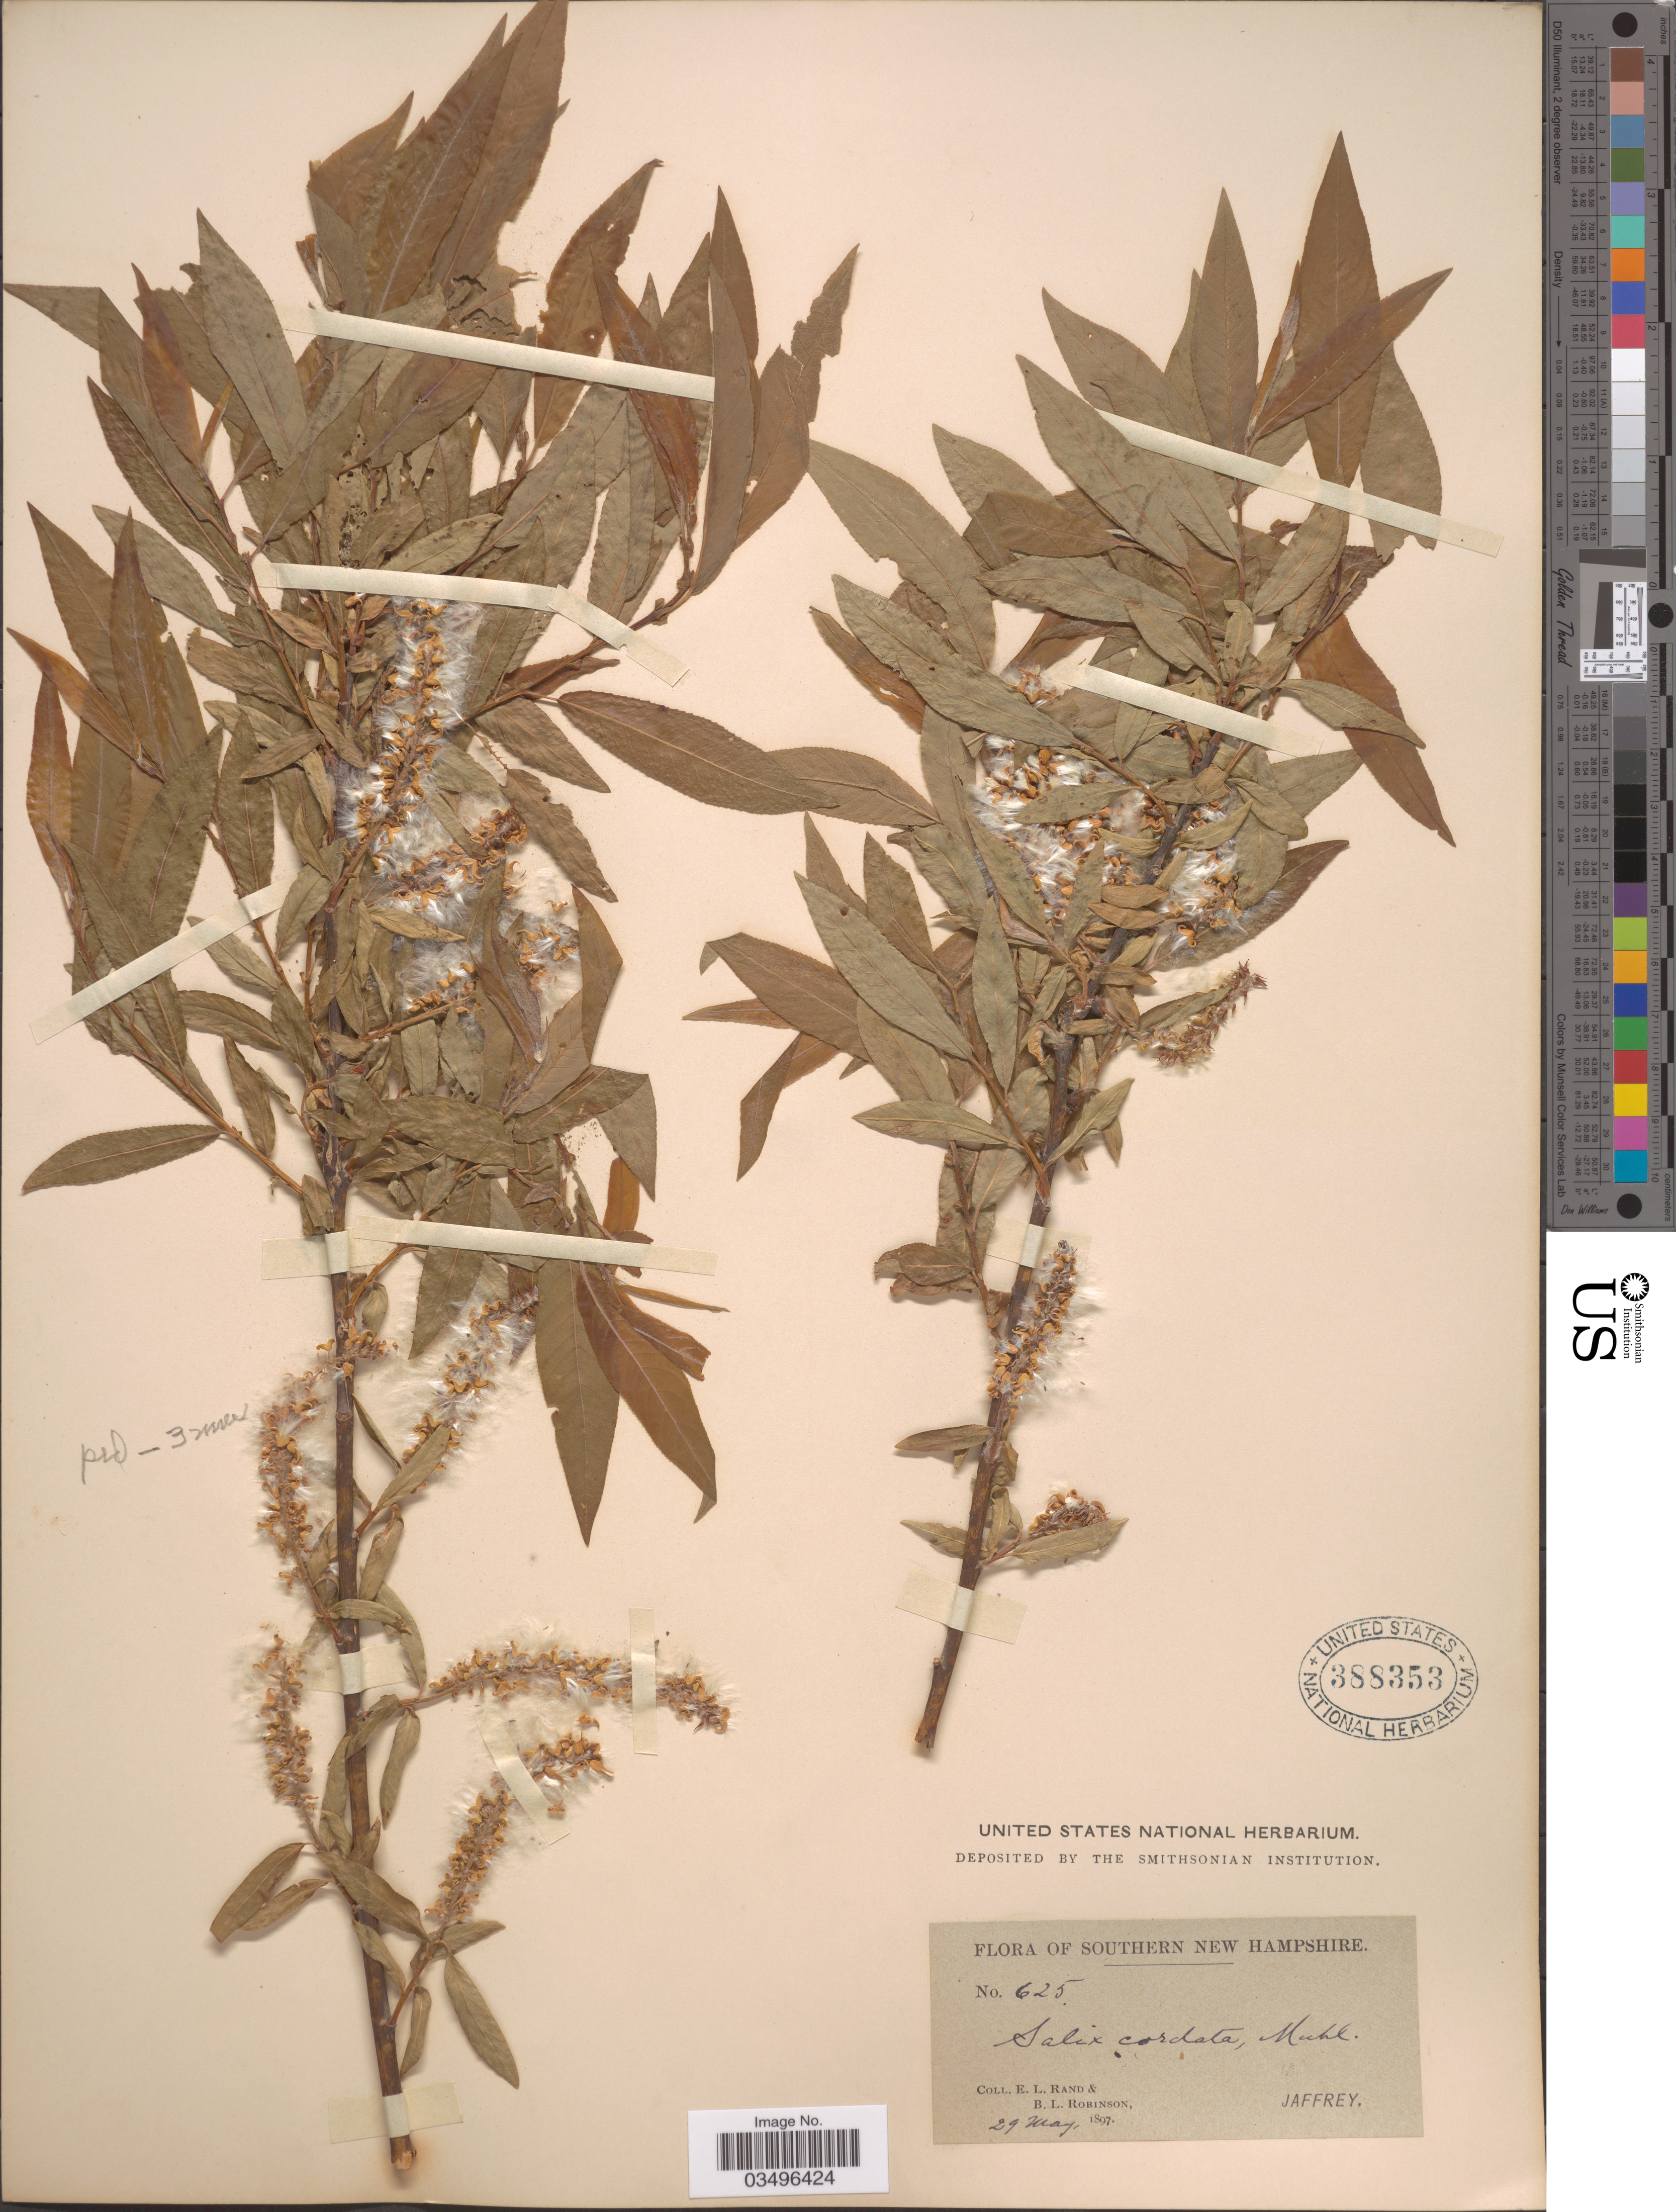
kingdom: Plantae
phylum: Tracheophyta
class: Magnoliopsida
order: Malpighiales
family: Salicaceae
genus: Salix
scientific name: Salix cordata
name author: Michx.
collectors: E. Rand & B. L. Robinson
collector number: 625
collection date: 1897-05-29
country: United States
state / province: New Hampshire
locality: Southern New Hampshire. Jaffrey.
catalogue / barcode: US 388353